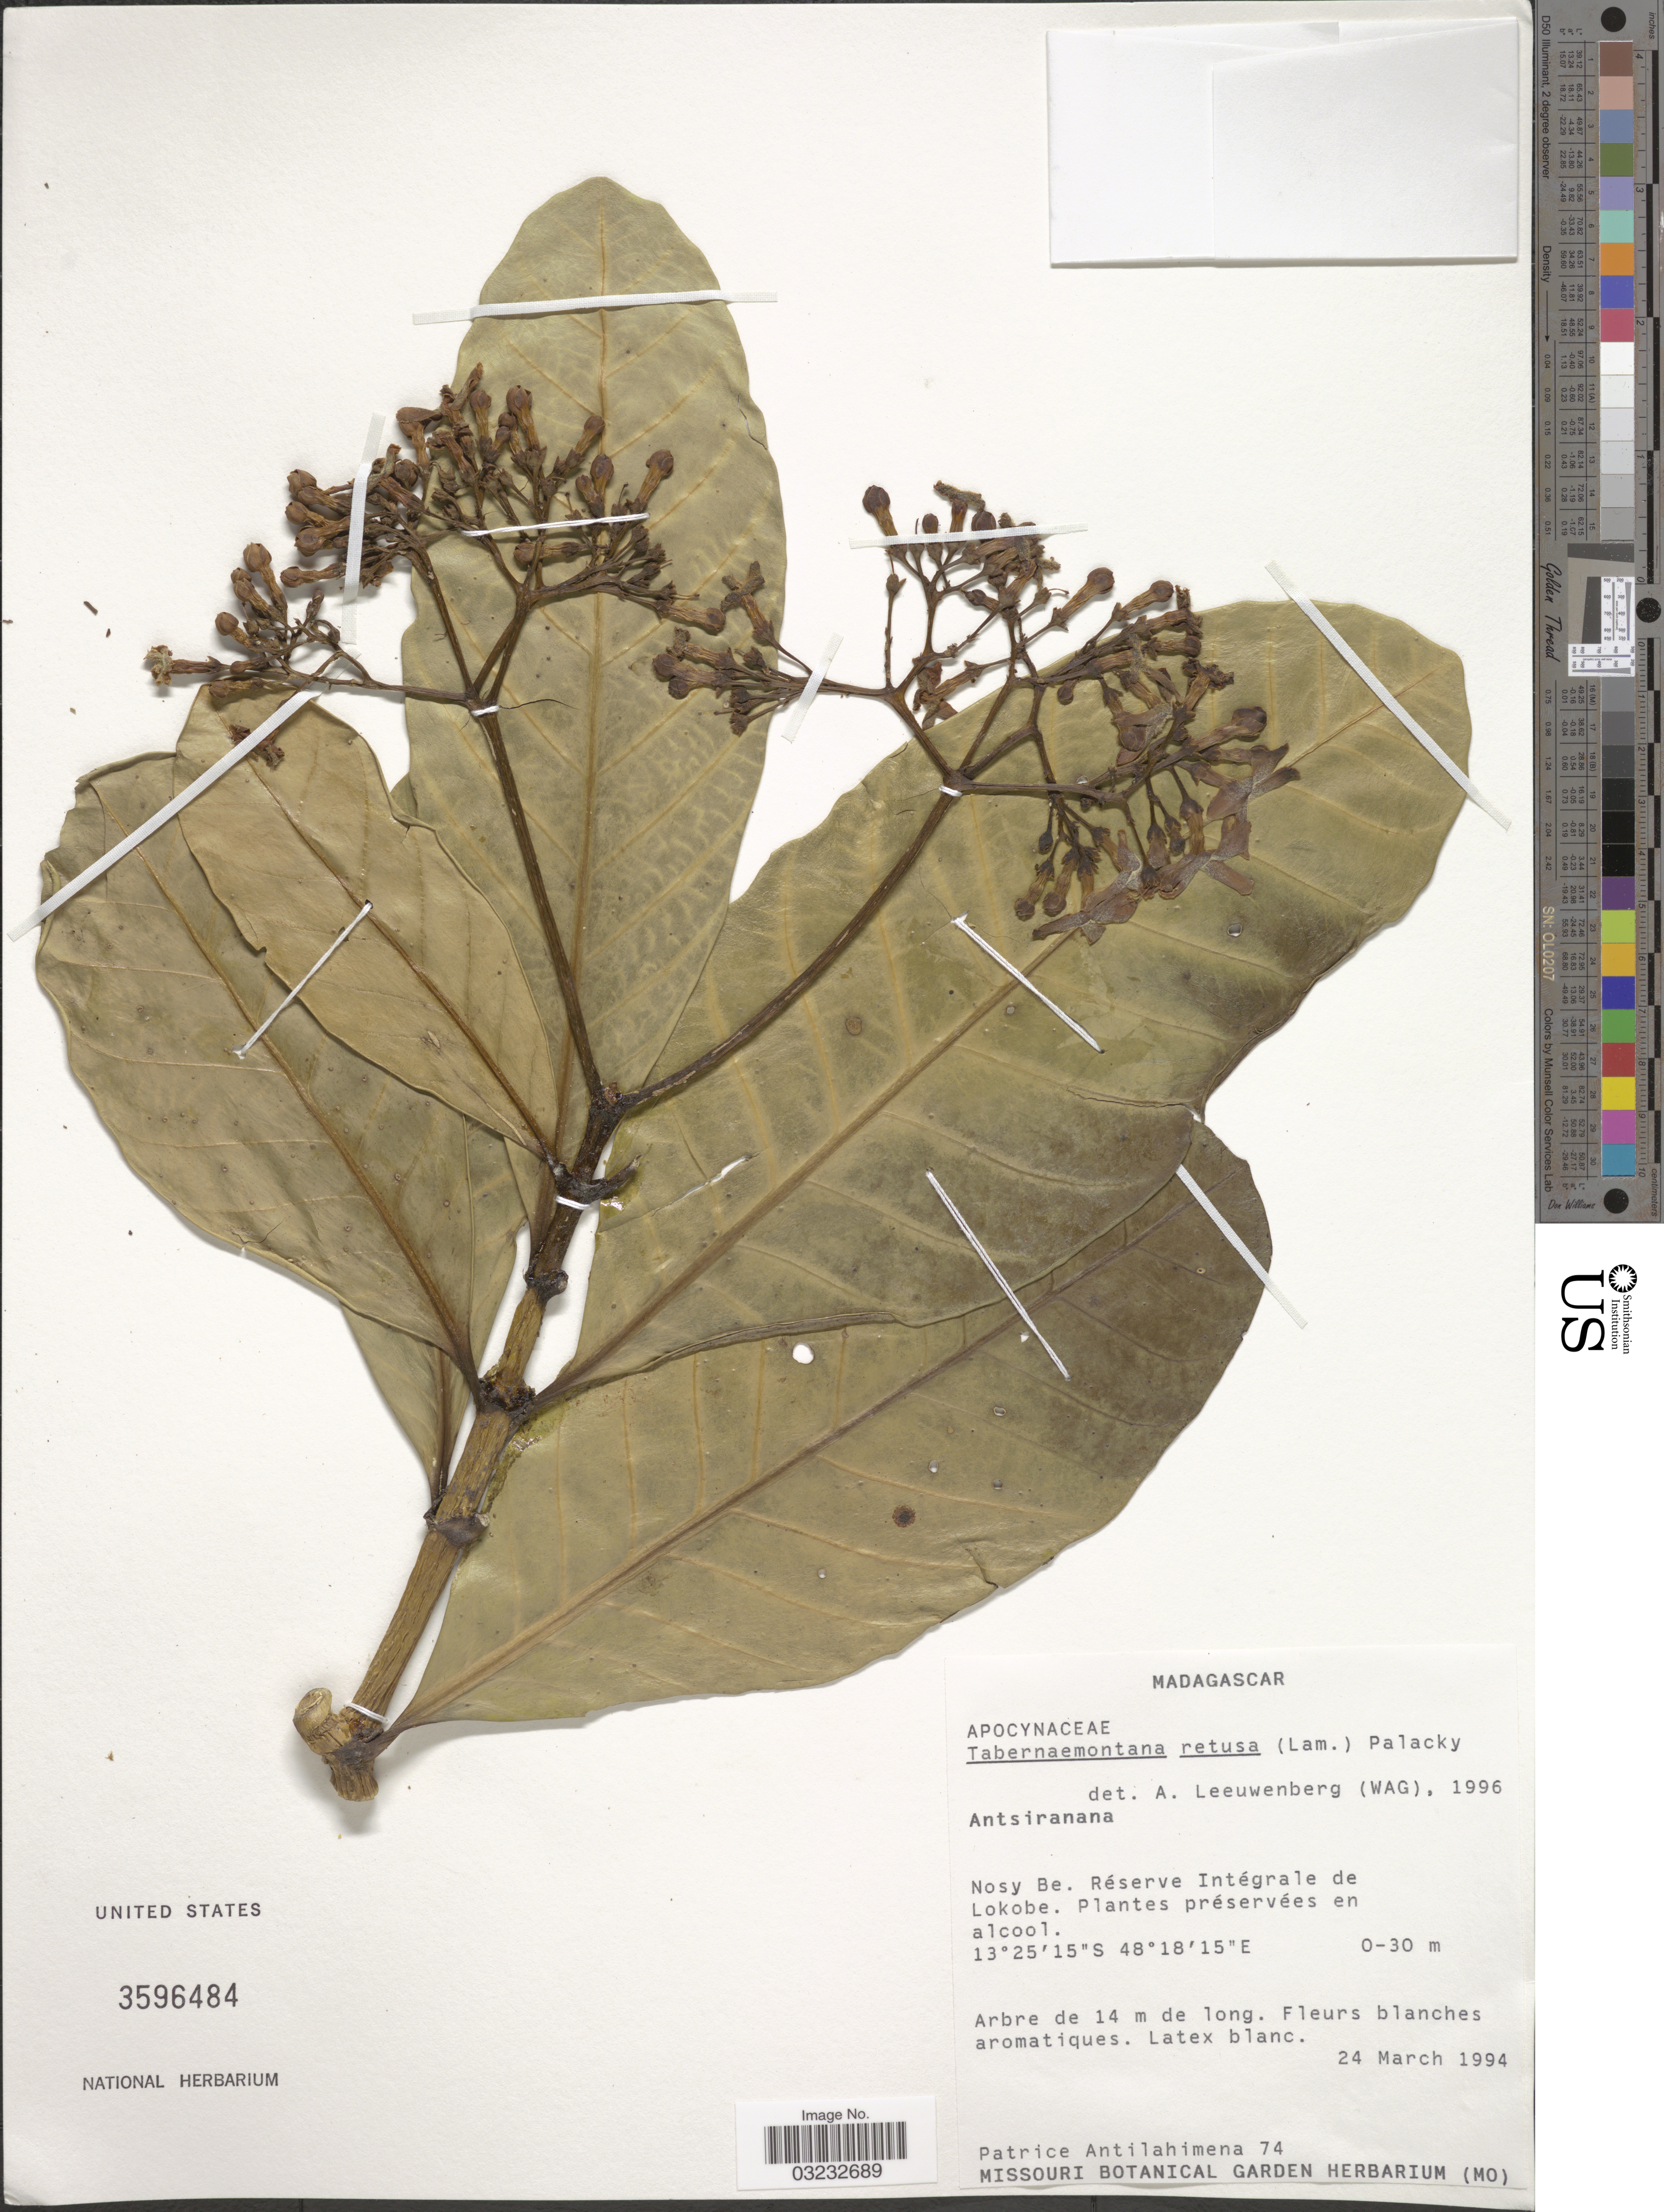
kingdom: Plantae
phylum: Tracheophyta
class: Magnoliopsida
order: Gentianales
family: Apocynaceae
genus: Tabernaemontana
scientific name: Tabernaemontana retusa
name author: (Lam.) Palacky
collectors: P. Antilahimena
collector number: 74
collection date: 1994-03-24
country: Madagascar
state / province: Diana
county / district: Nosy Be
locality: Nosy Be. Réserve Intégrale de Lokobe.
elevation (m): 0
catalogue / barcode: US 3596484